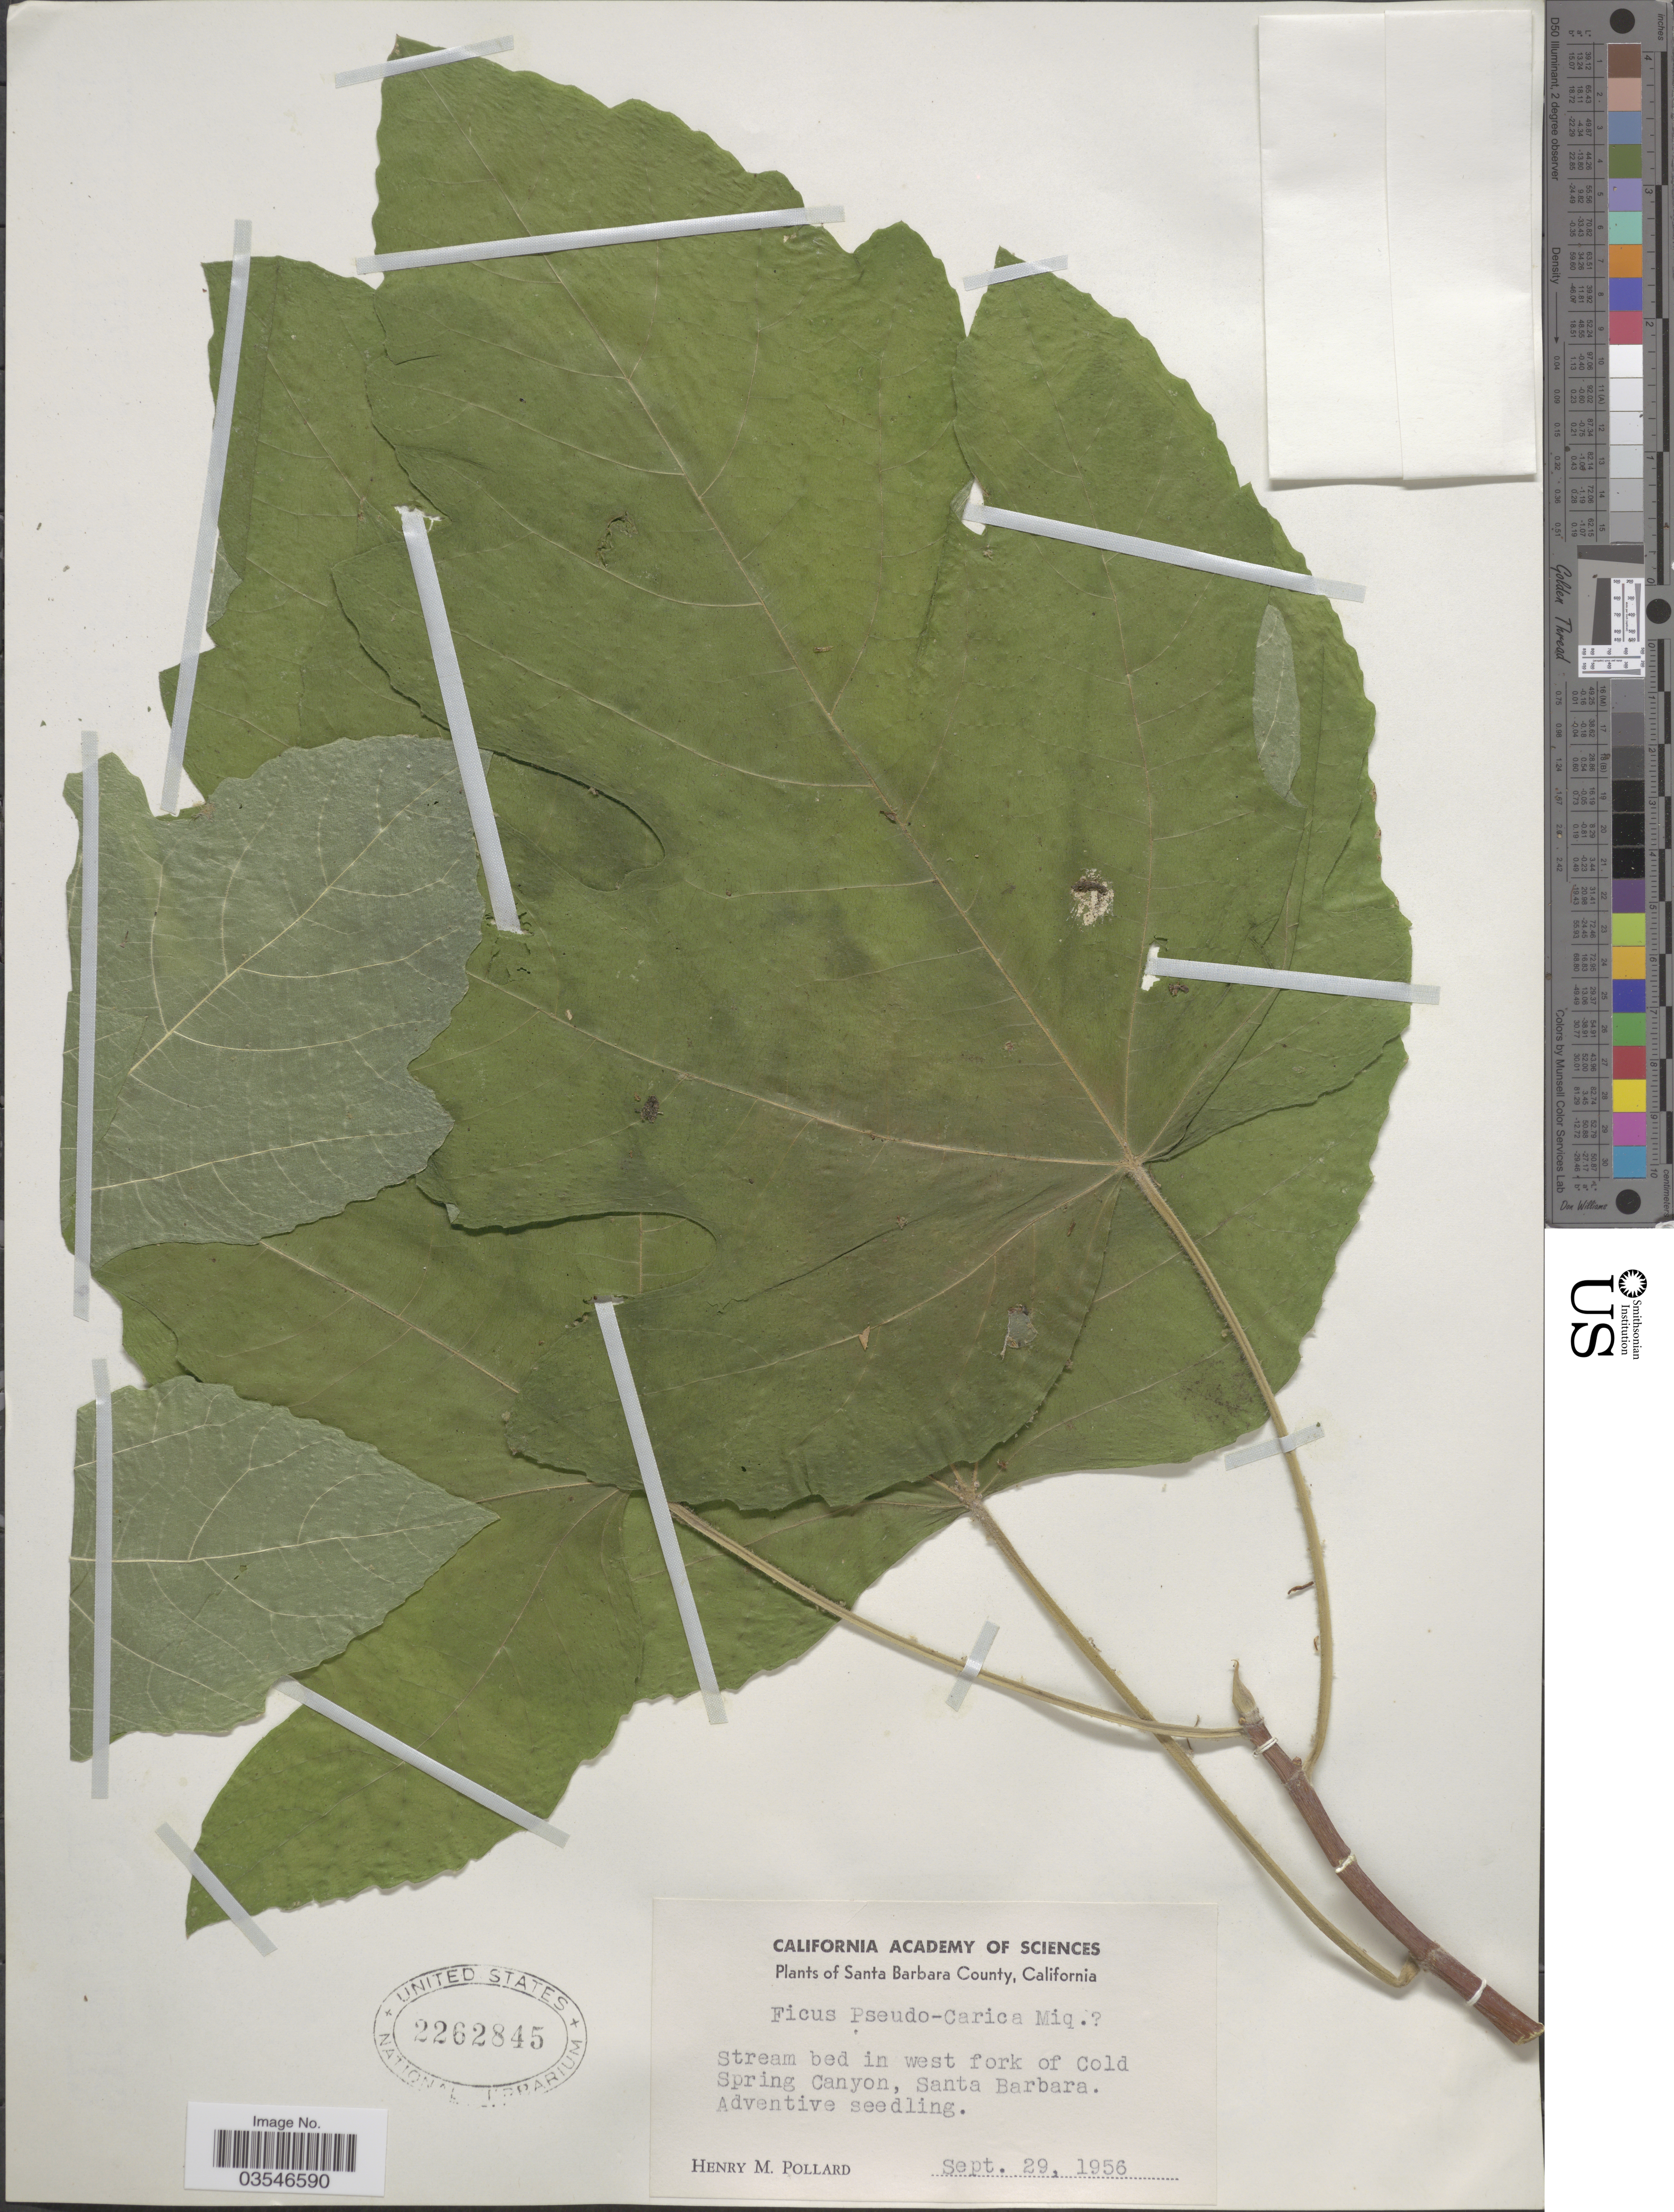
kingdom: Plantae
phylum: Tracheophyta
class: Magnoliopsida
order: Rosales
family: Moraceae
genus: Ficus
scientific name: Ficus pseudocarica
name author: Miq.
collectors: H. M. Pollard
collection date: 1956-09-29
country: United States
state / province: California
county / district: Santa Barbara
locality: Santa Barbara County. Stream bed in west fork of Cold Spring Canyon.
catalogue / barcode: US 2262845